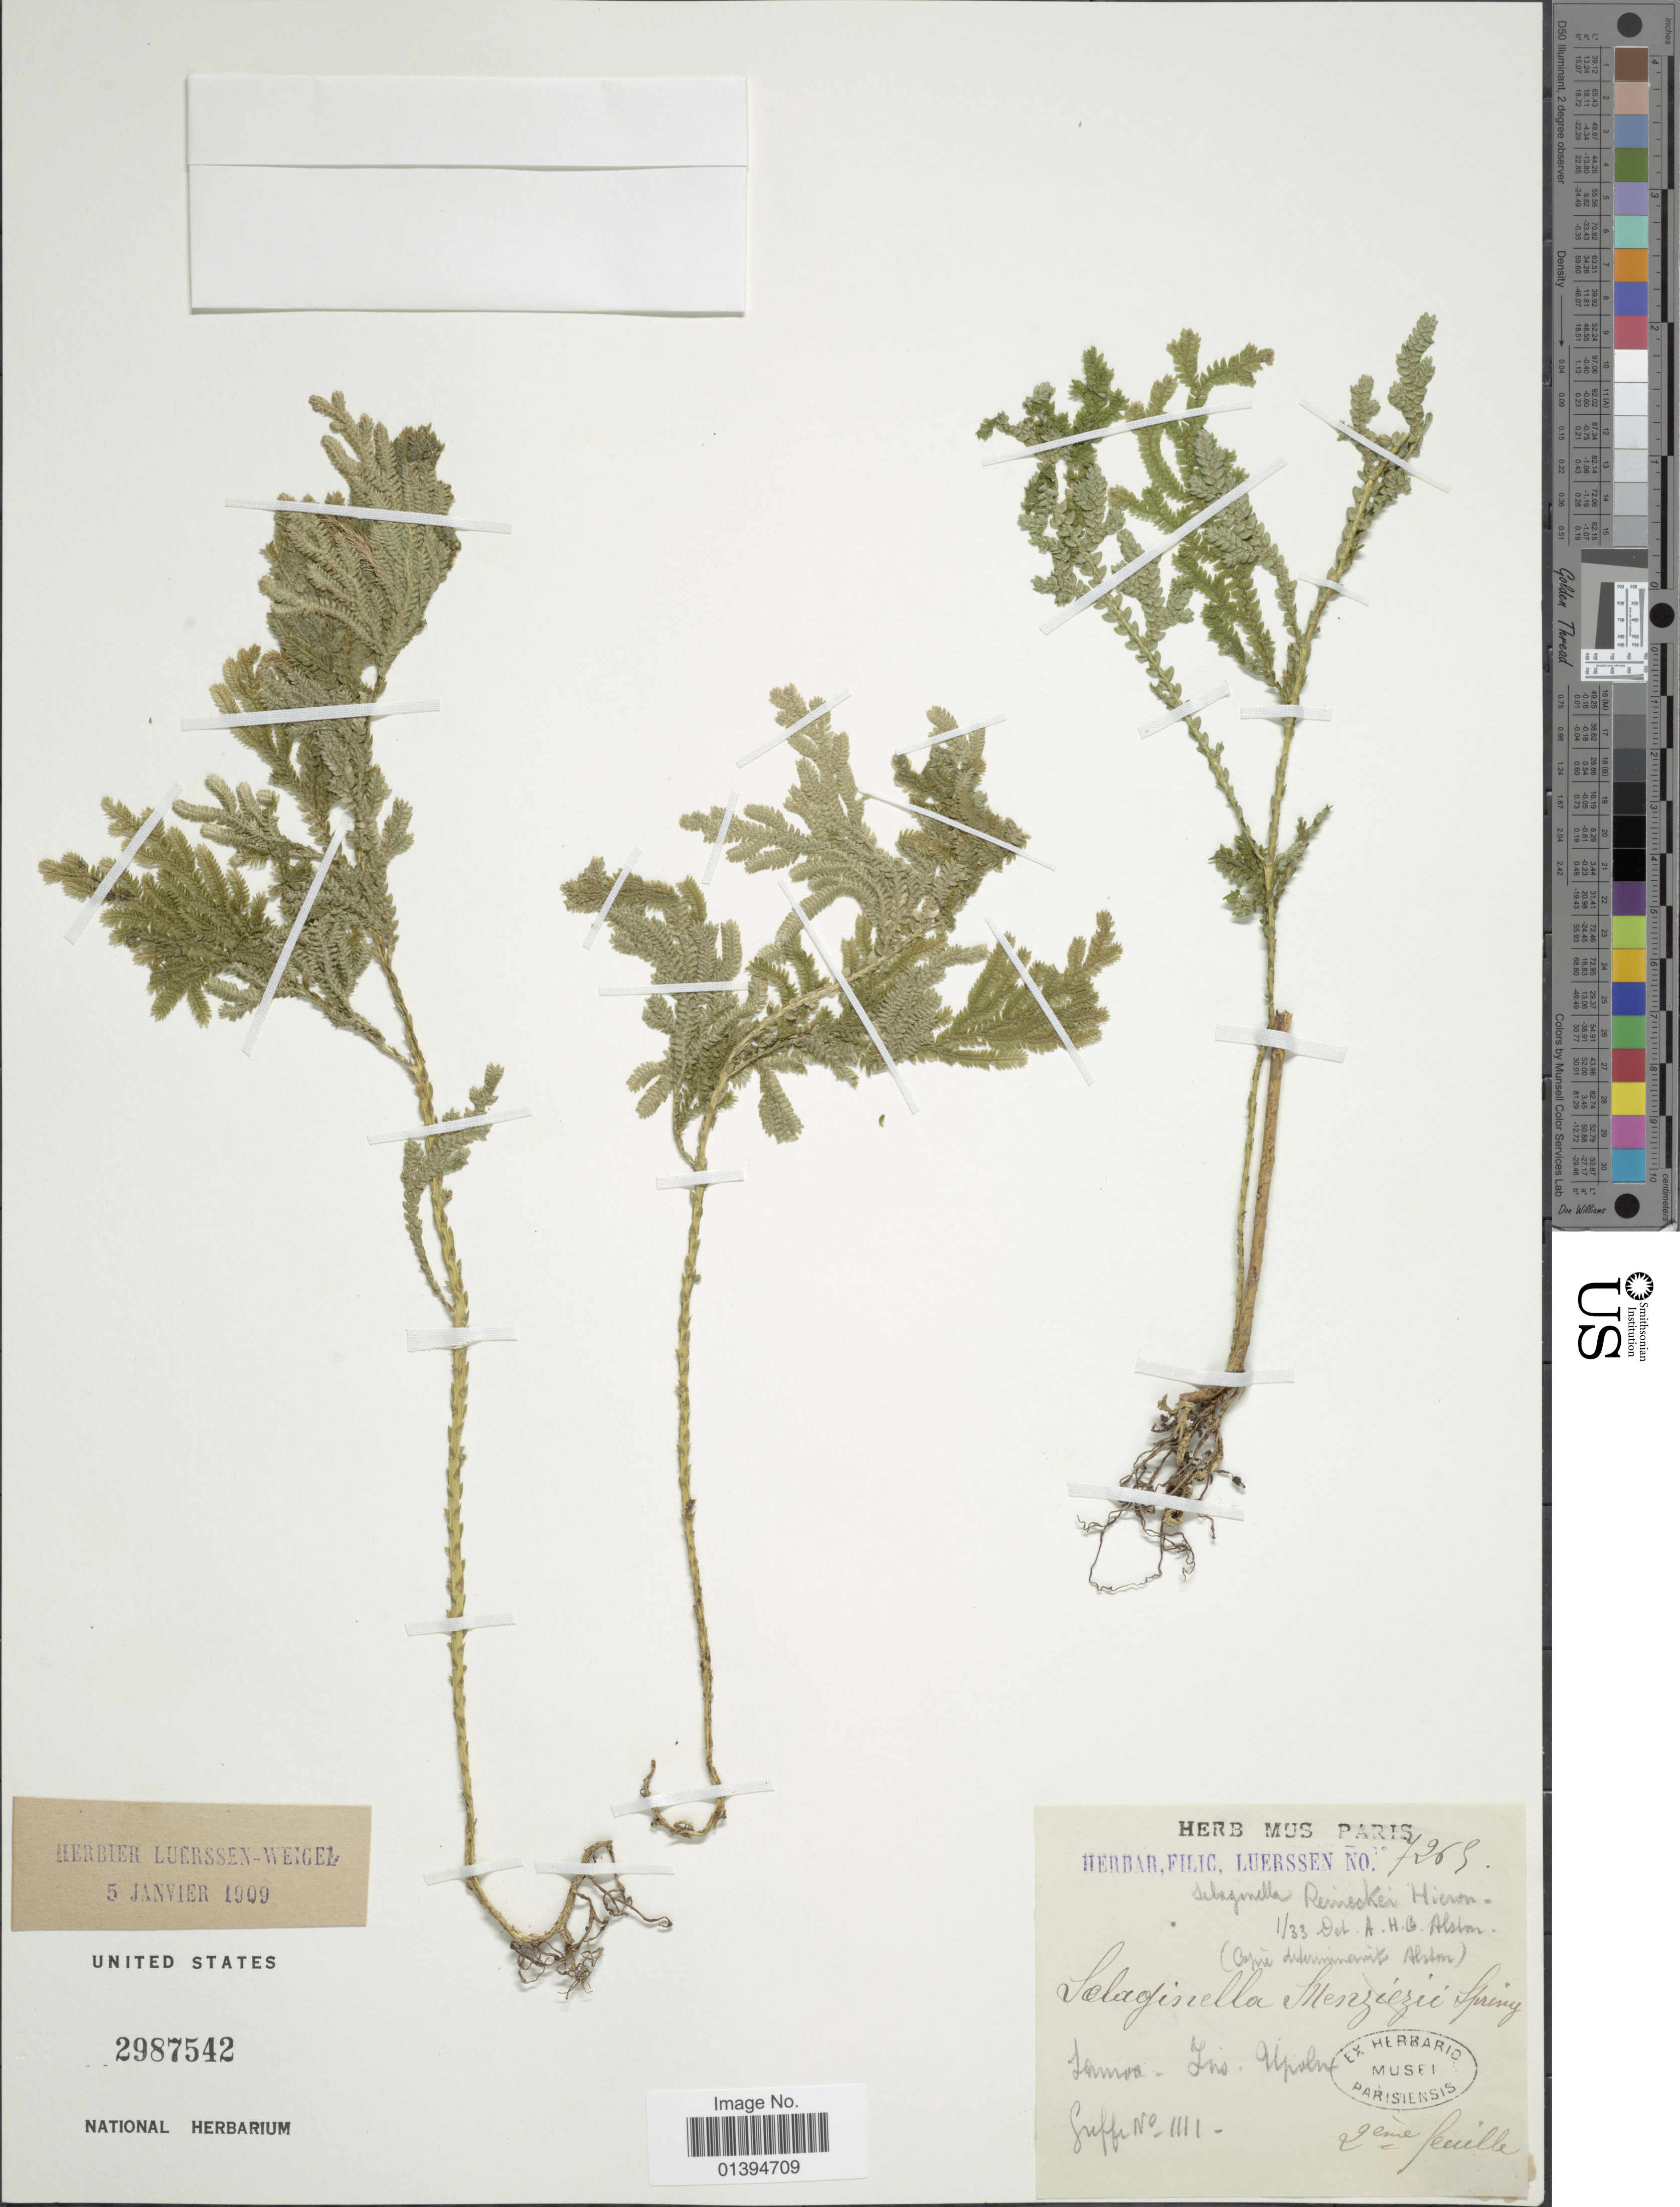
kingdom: Plantae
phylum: Tracheophyta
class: Lycopodiopsida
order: Selaginellales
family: Selaginellaceae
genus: Selaginella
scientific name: Selaginella reineckei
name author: Hieron.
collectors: Graffe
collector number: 1111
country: Samoa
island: Upolu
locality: Ins Upolu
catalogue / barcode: US 2987542